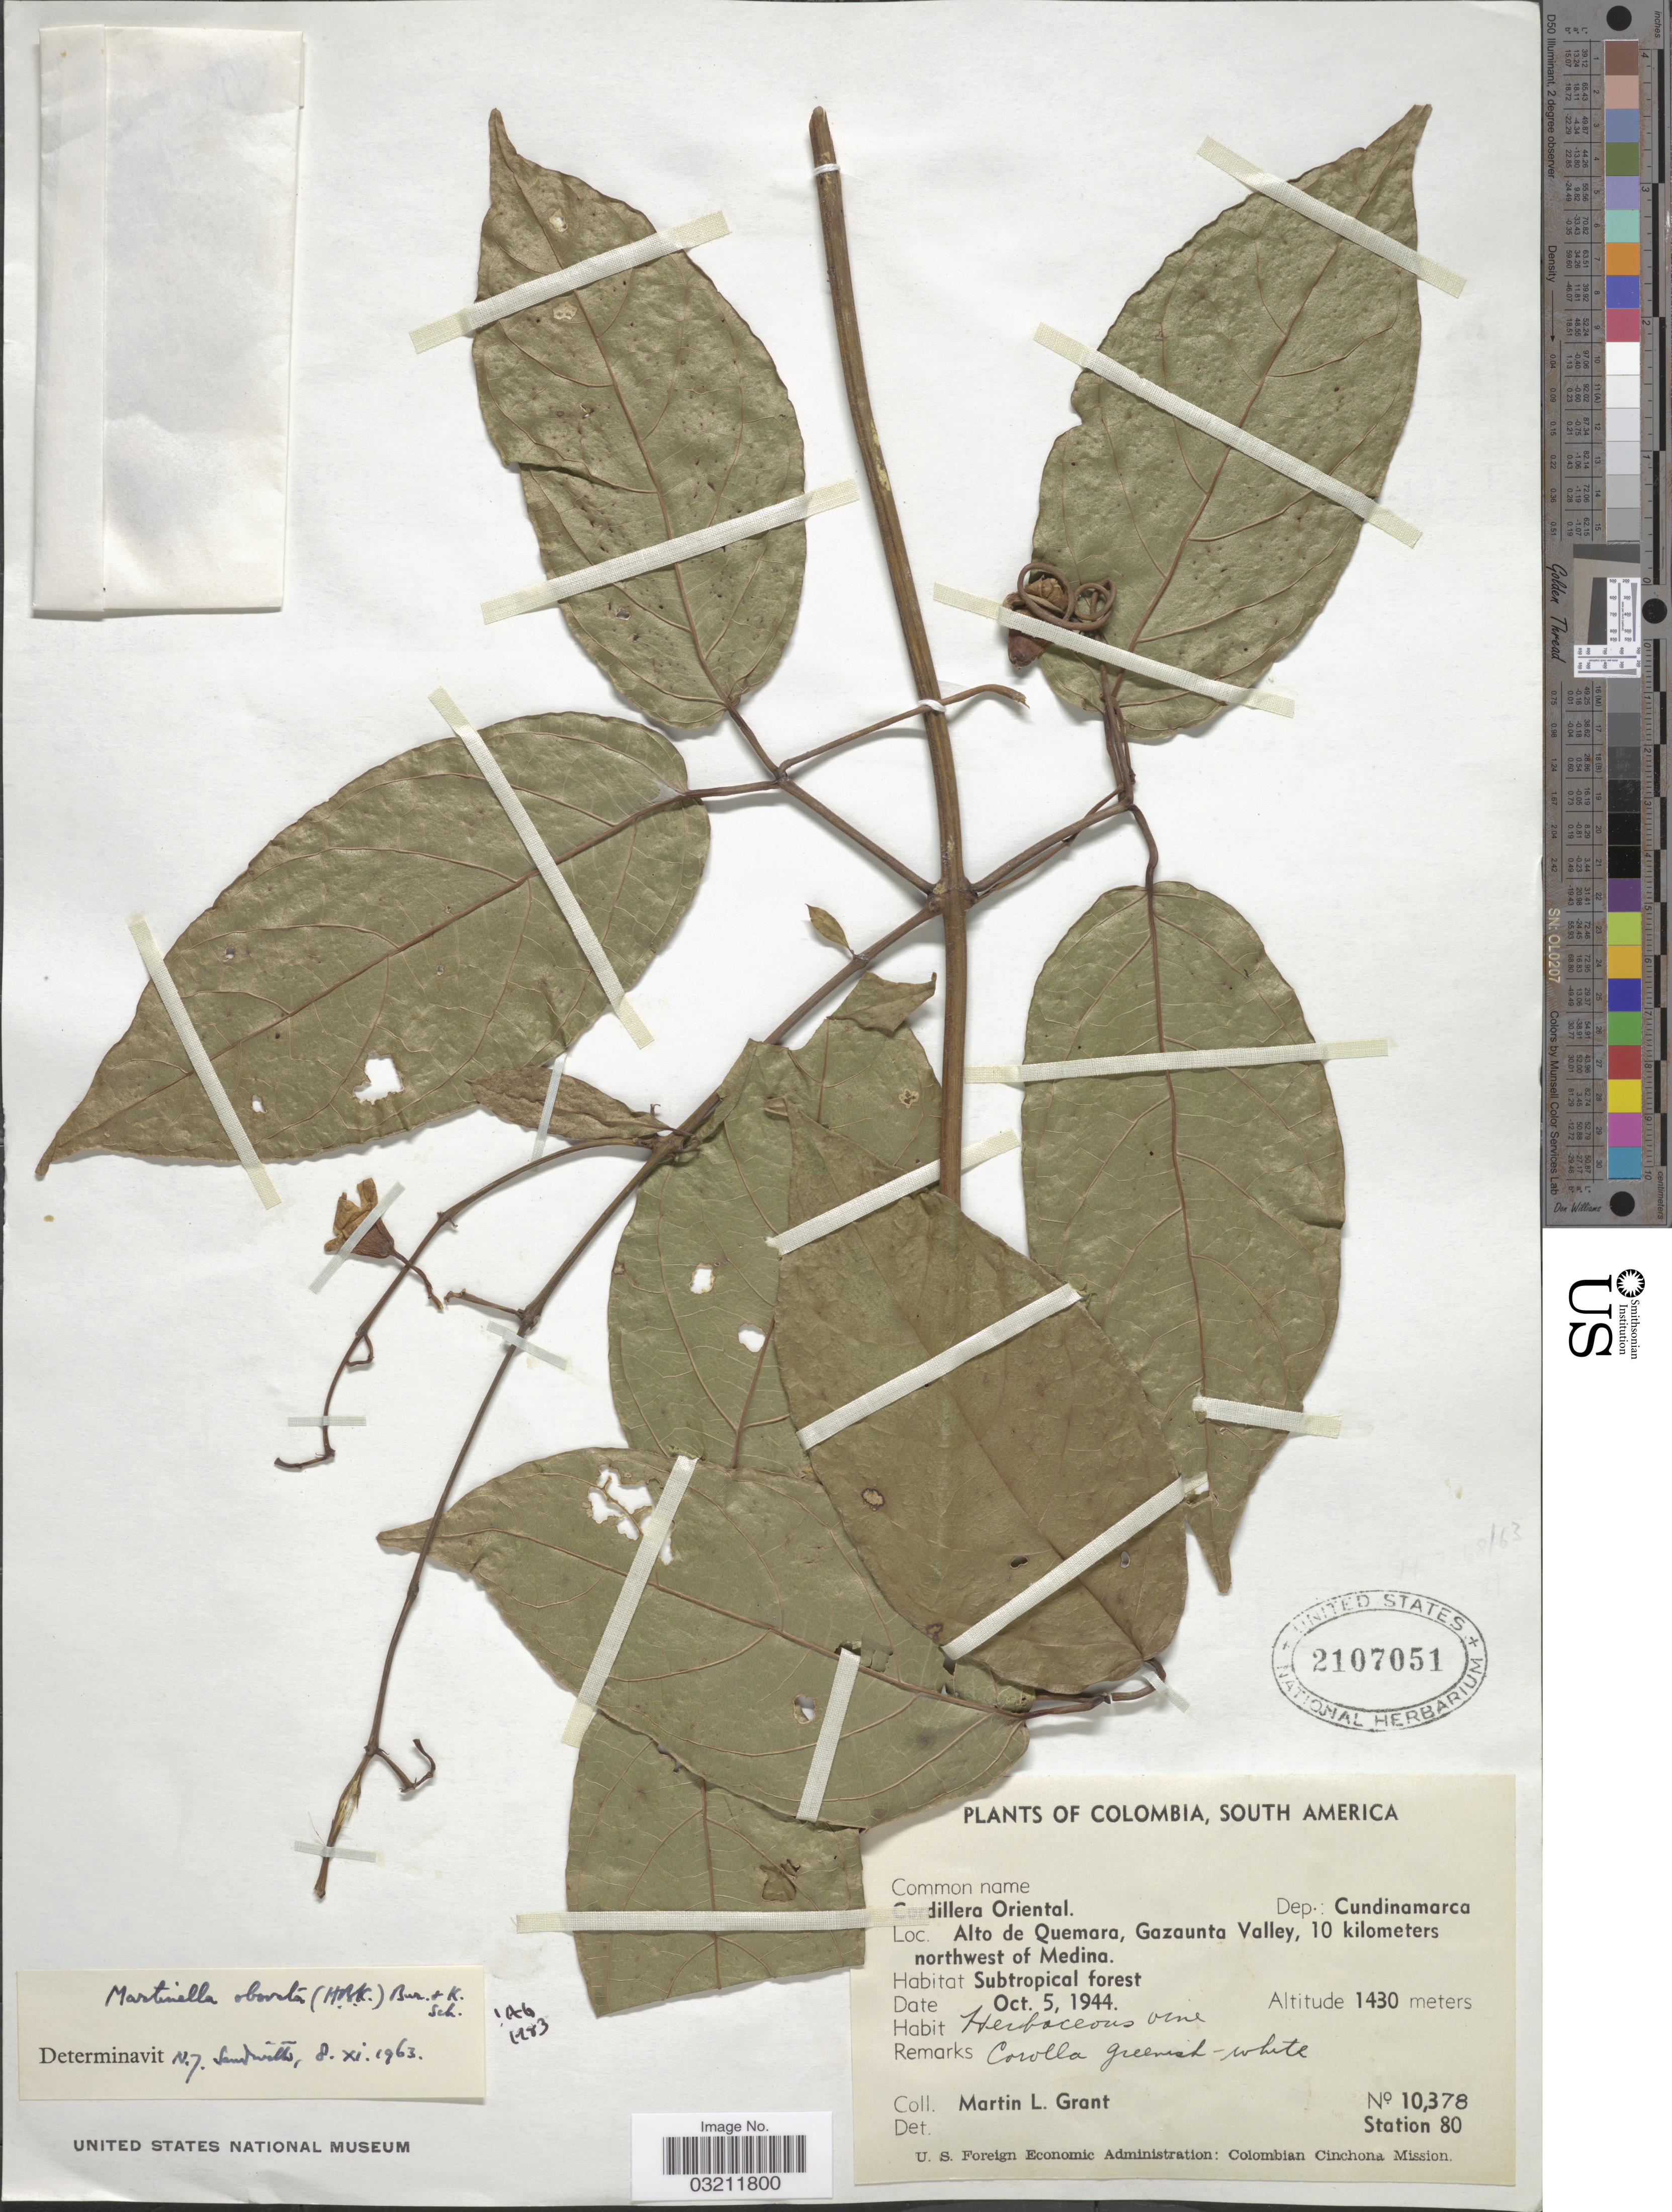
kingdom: Plantae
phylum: Tracheophyta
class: Magnoliopsida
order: Lamiales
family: Bignoniaceae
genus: Martinella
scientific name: Martinella obovata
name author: (Kunth) Bureau & K. Schum.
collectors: M. L. Grant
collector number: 10378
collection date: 1944-10-05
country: Colombia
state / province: Cundinamarca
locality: Cordillera Oriental, Dep.: Cundinamarca. Alto de Quemara, Gazaunta Valley, 10 kilometers northwest of Medina.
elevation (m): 1430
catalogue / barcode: US 2107051